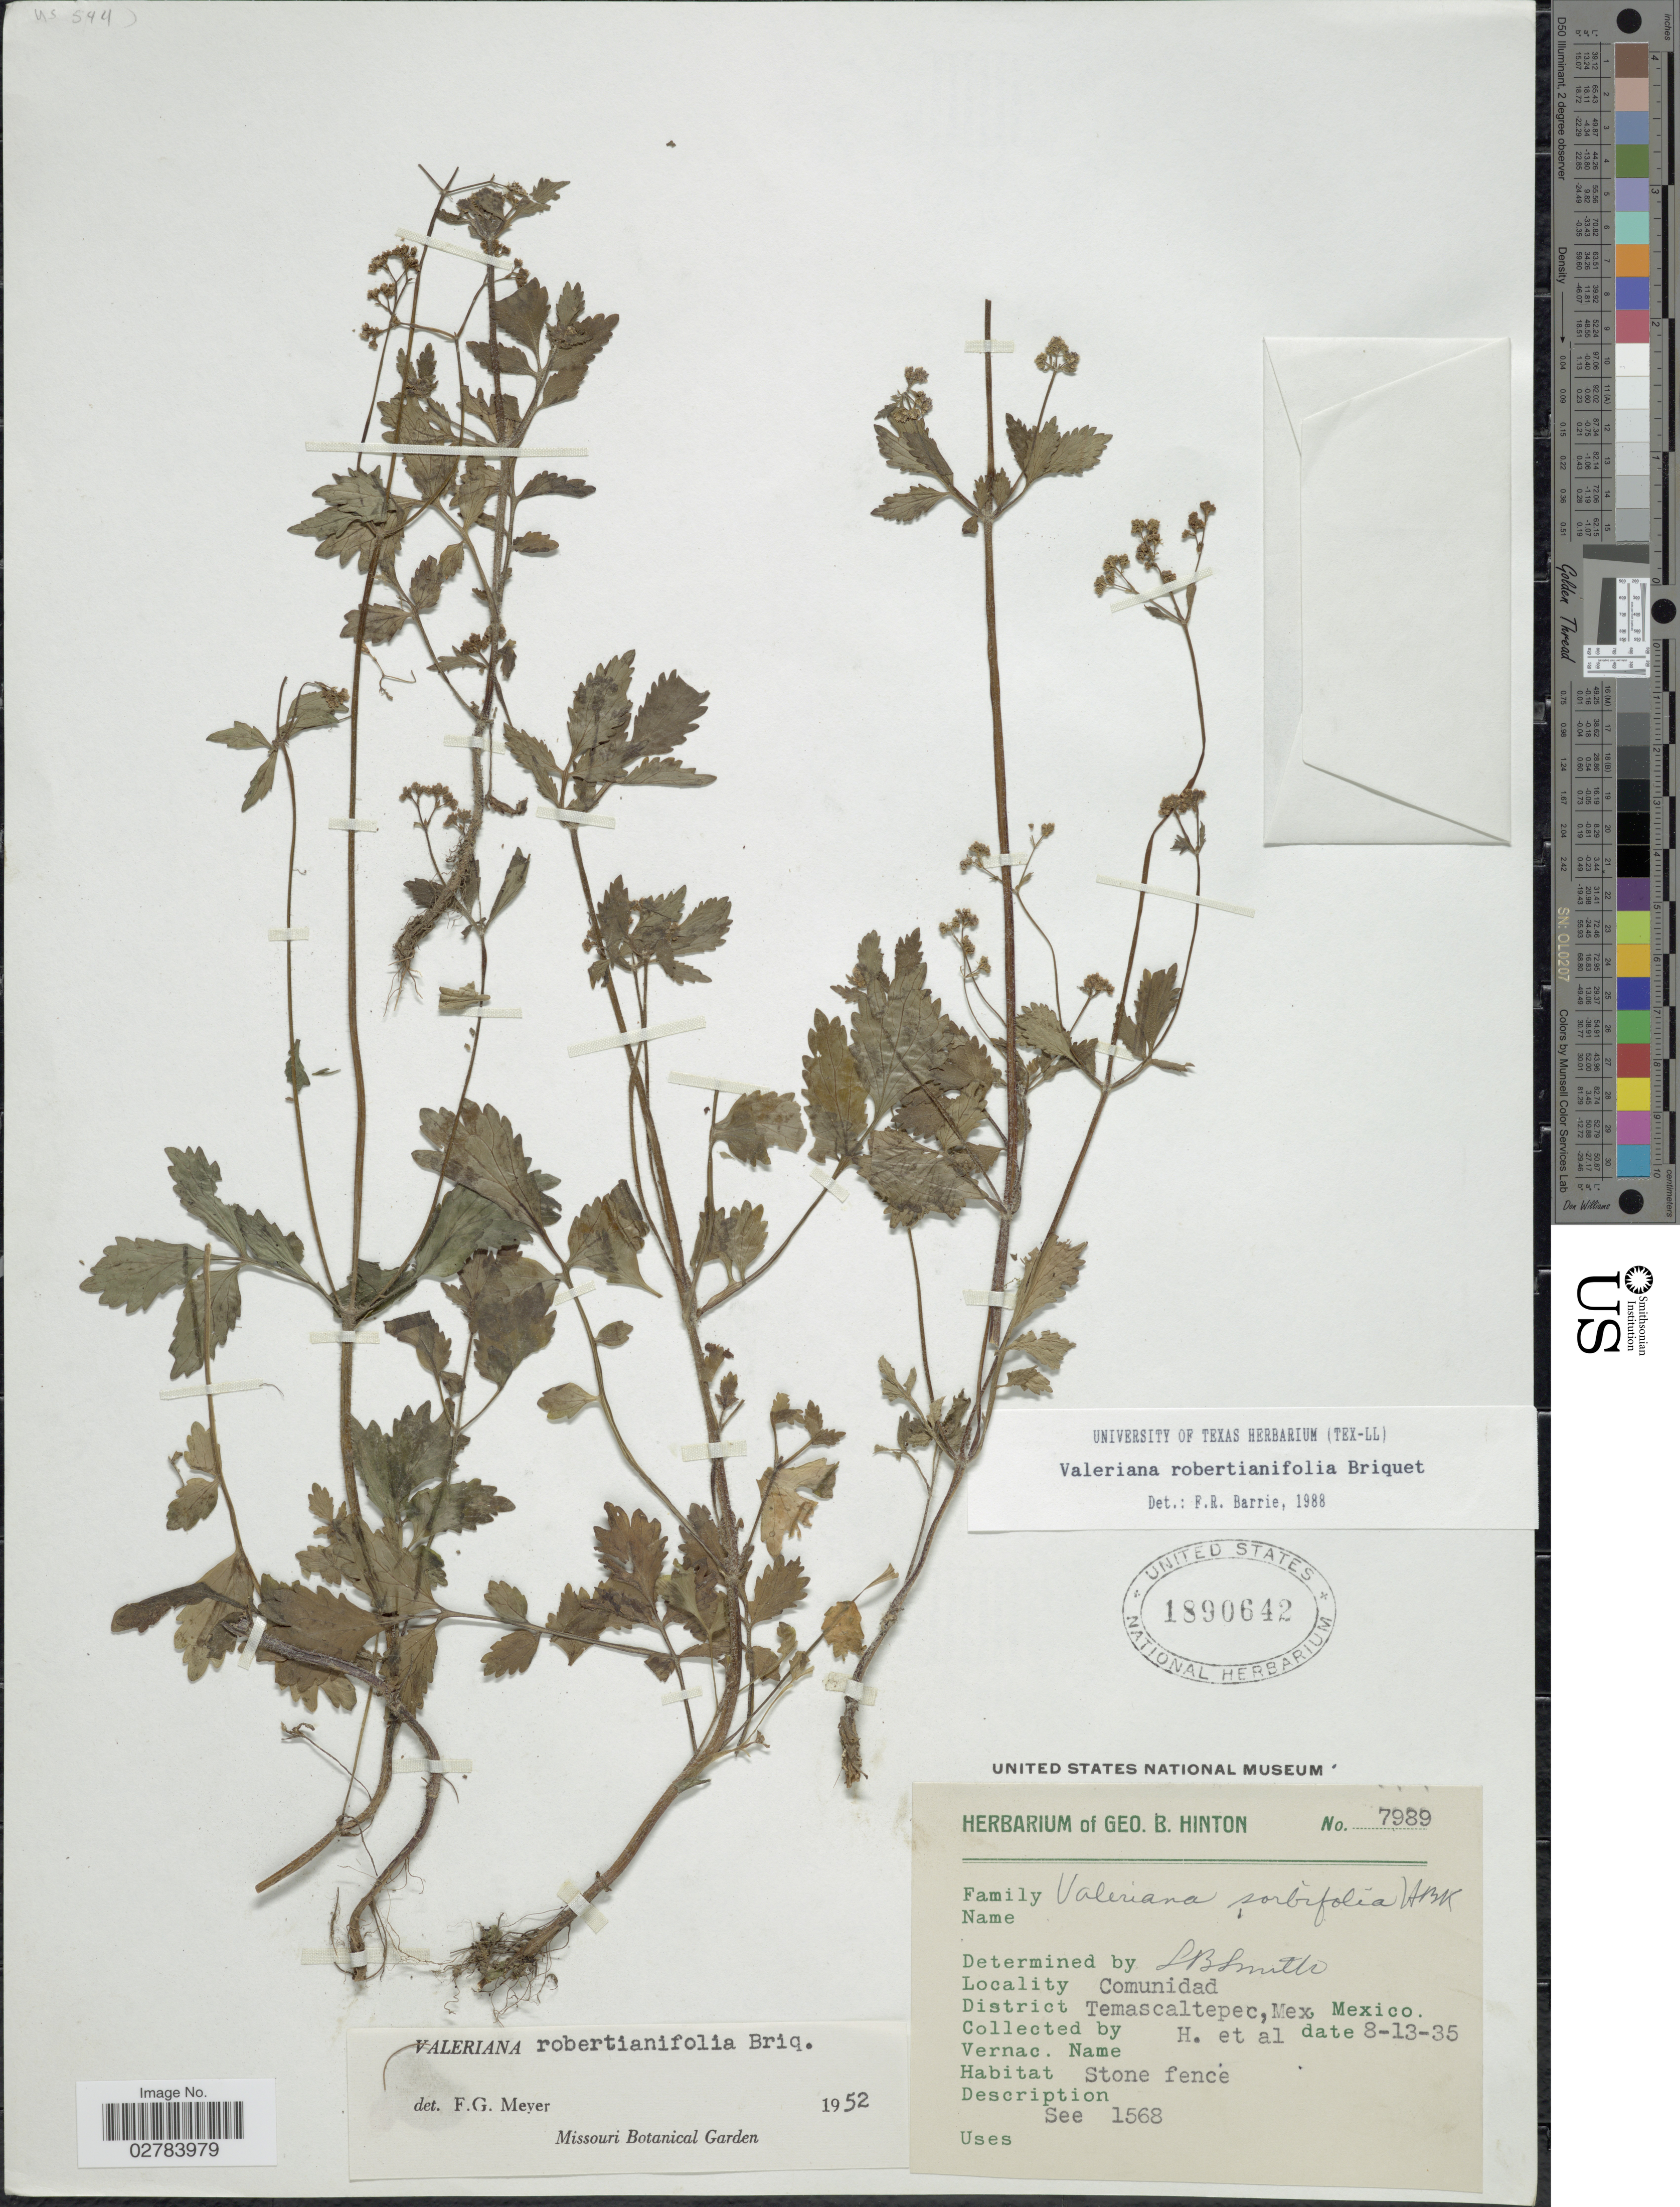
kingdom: Plantae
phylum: Tracheophyta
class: Magnoliopsida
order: Dipsacales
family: Caprifoliaceae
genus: Valeriana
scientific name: Valeriana robertianifolia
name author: Briq.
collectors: G. B. Hinton & et al.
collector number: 7989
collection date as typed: Transcribed d/m/y: 13/8/35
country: Mexico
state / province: México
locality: Comunidad, District Temascaltepec.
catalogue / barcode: US 1890642